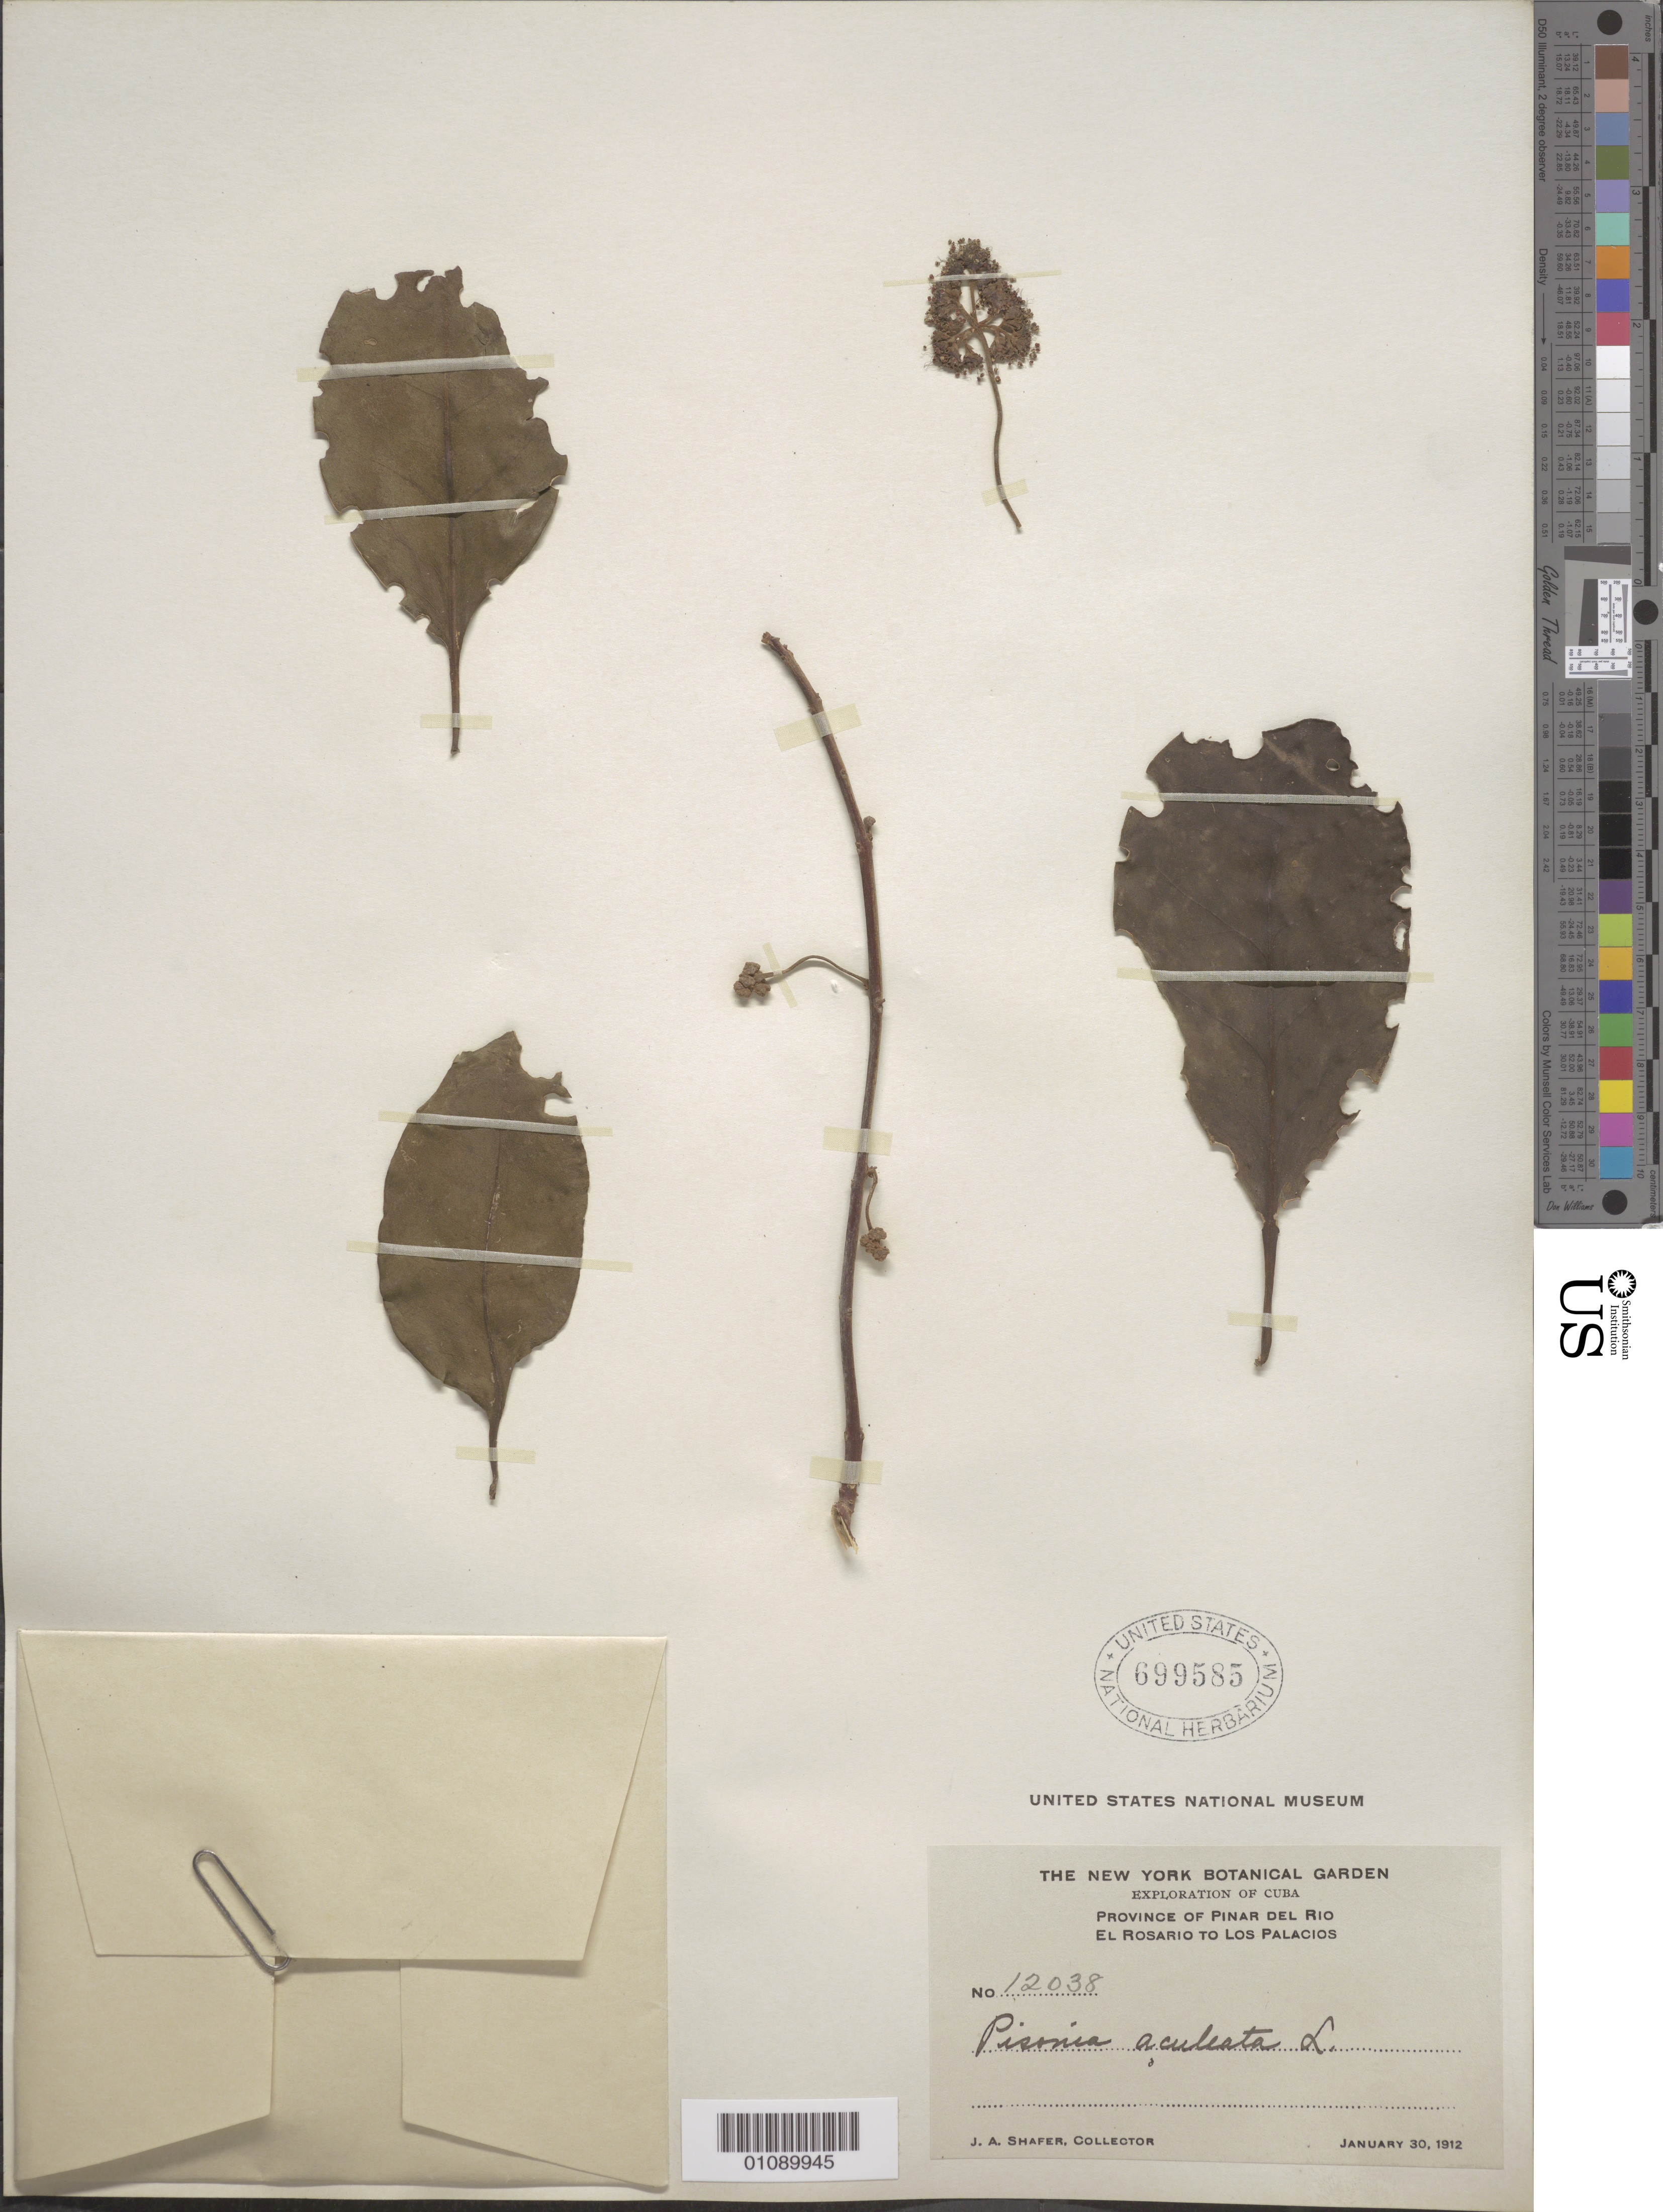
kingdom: Plantae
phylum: Tracheophyta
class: Magnoliopsida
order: Caryophyllales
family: Nyctaginaceae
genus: Pisonia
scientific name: Pisonia aculeata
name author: L.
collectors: J. A. Shafer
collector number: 12038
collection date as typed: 30 Jan 1912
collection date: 1912-01-30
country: Cuba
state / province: Matanzas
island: Cuba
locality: El Rosario to Los Palacios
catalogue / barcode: US 699585